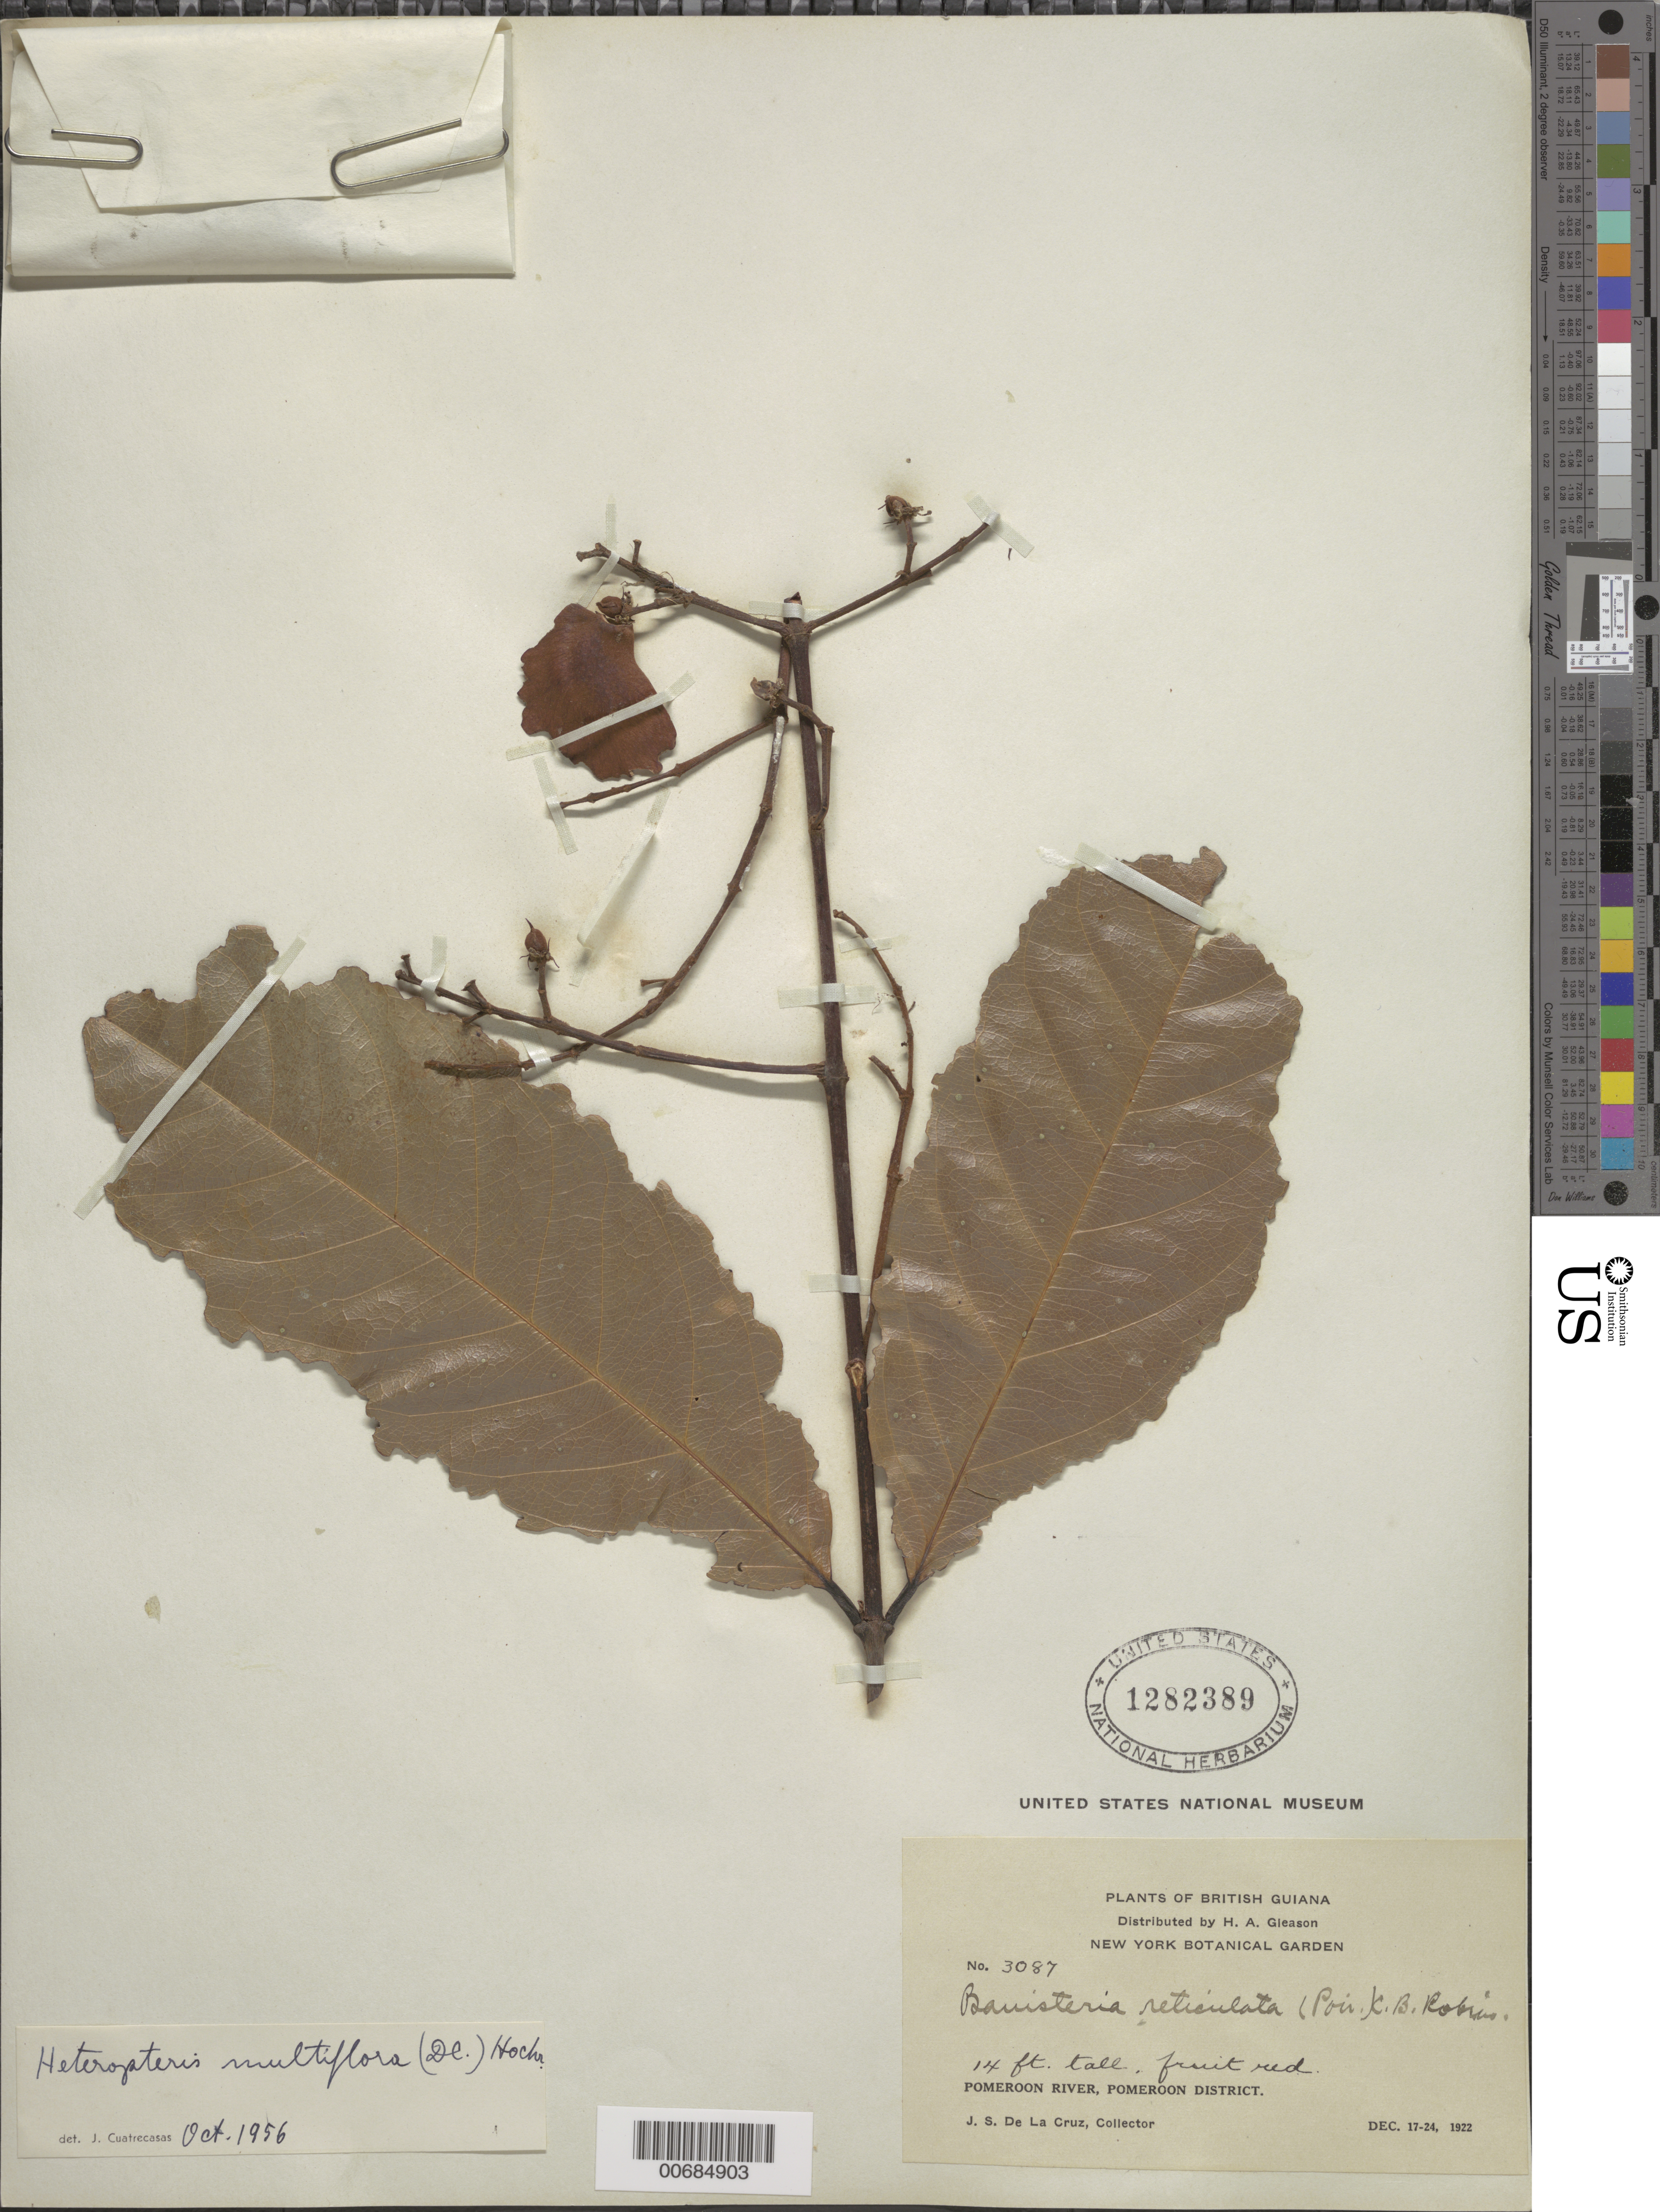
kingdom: Plantae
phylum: Tracheophyta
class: Magnoliopsida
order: Malpighiales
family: Malpighiaceae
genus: Heteropterys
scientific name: Heteropterys multiflora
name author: (DC.) Hochr.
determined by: Cuatrecasas, J.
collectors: J. S. de la Cruz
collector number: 3087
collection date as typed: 17-Dec-22 to 24-Dec-22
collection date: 1922-12-17/1922-12-24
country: Guyana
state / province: Pomeroon-Supenaam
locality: Pomeroon R.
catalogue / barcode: US 1282389